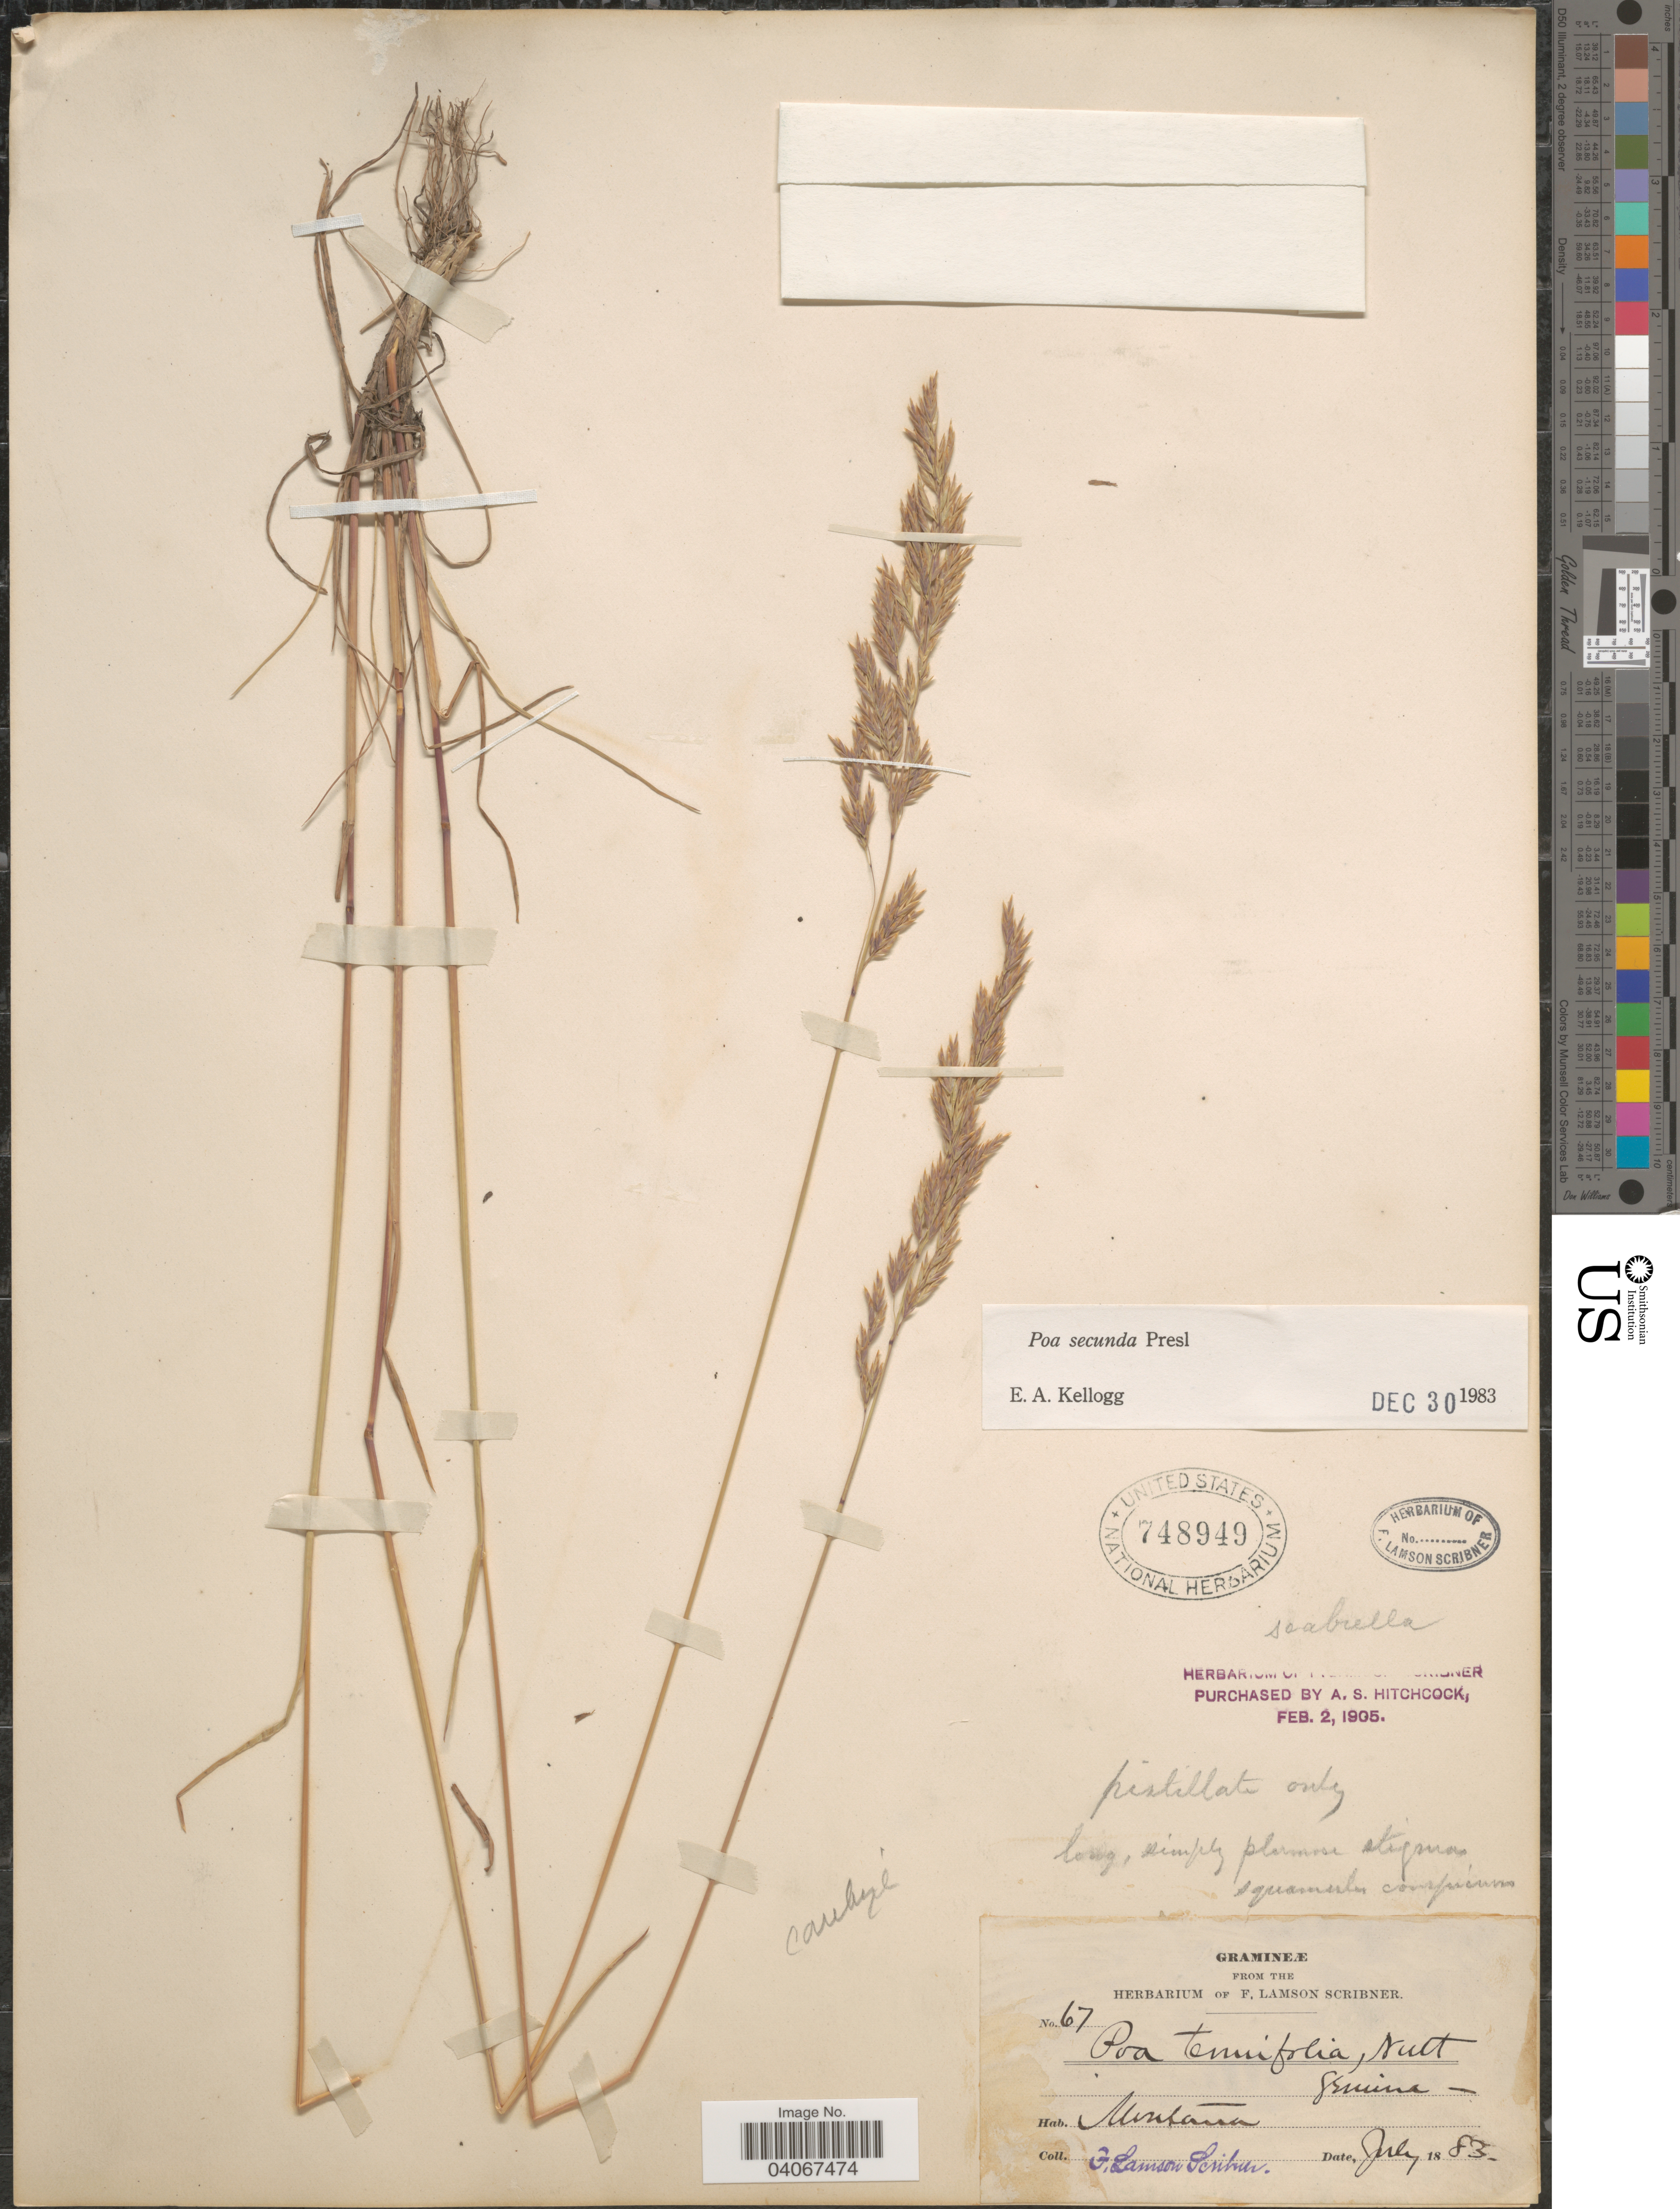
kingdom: Plantae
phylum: Tracheophyta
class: Liliopsida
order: Poales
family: Poaceae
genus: Poa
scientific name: Poa secunda subsp. secunda var. secunda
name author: J. Presl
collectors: F. L. Scribner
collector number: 67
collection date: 1883-07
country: United States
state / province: Montana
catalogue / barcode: US 748949